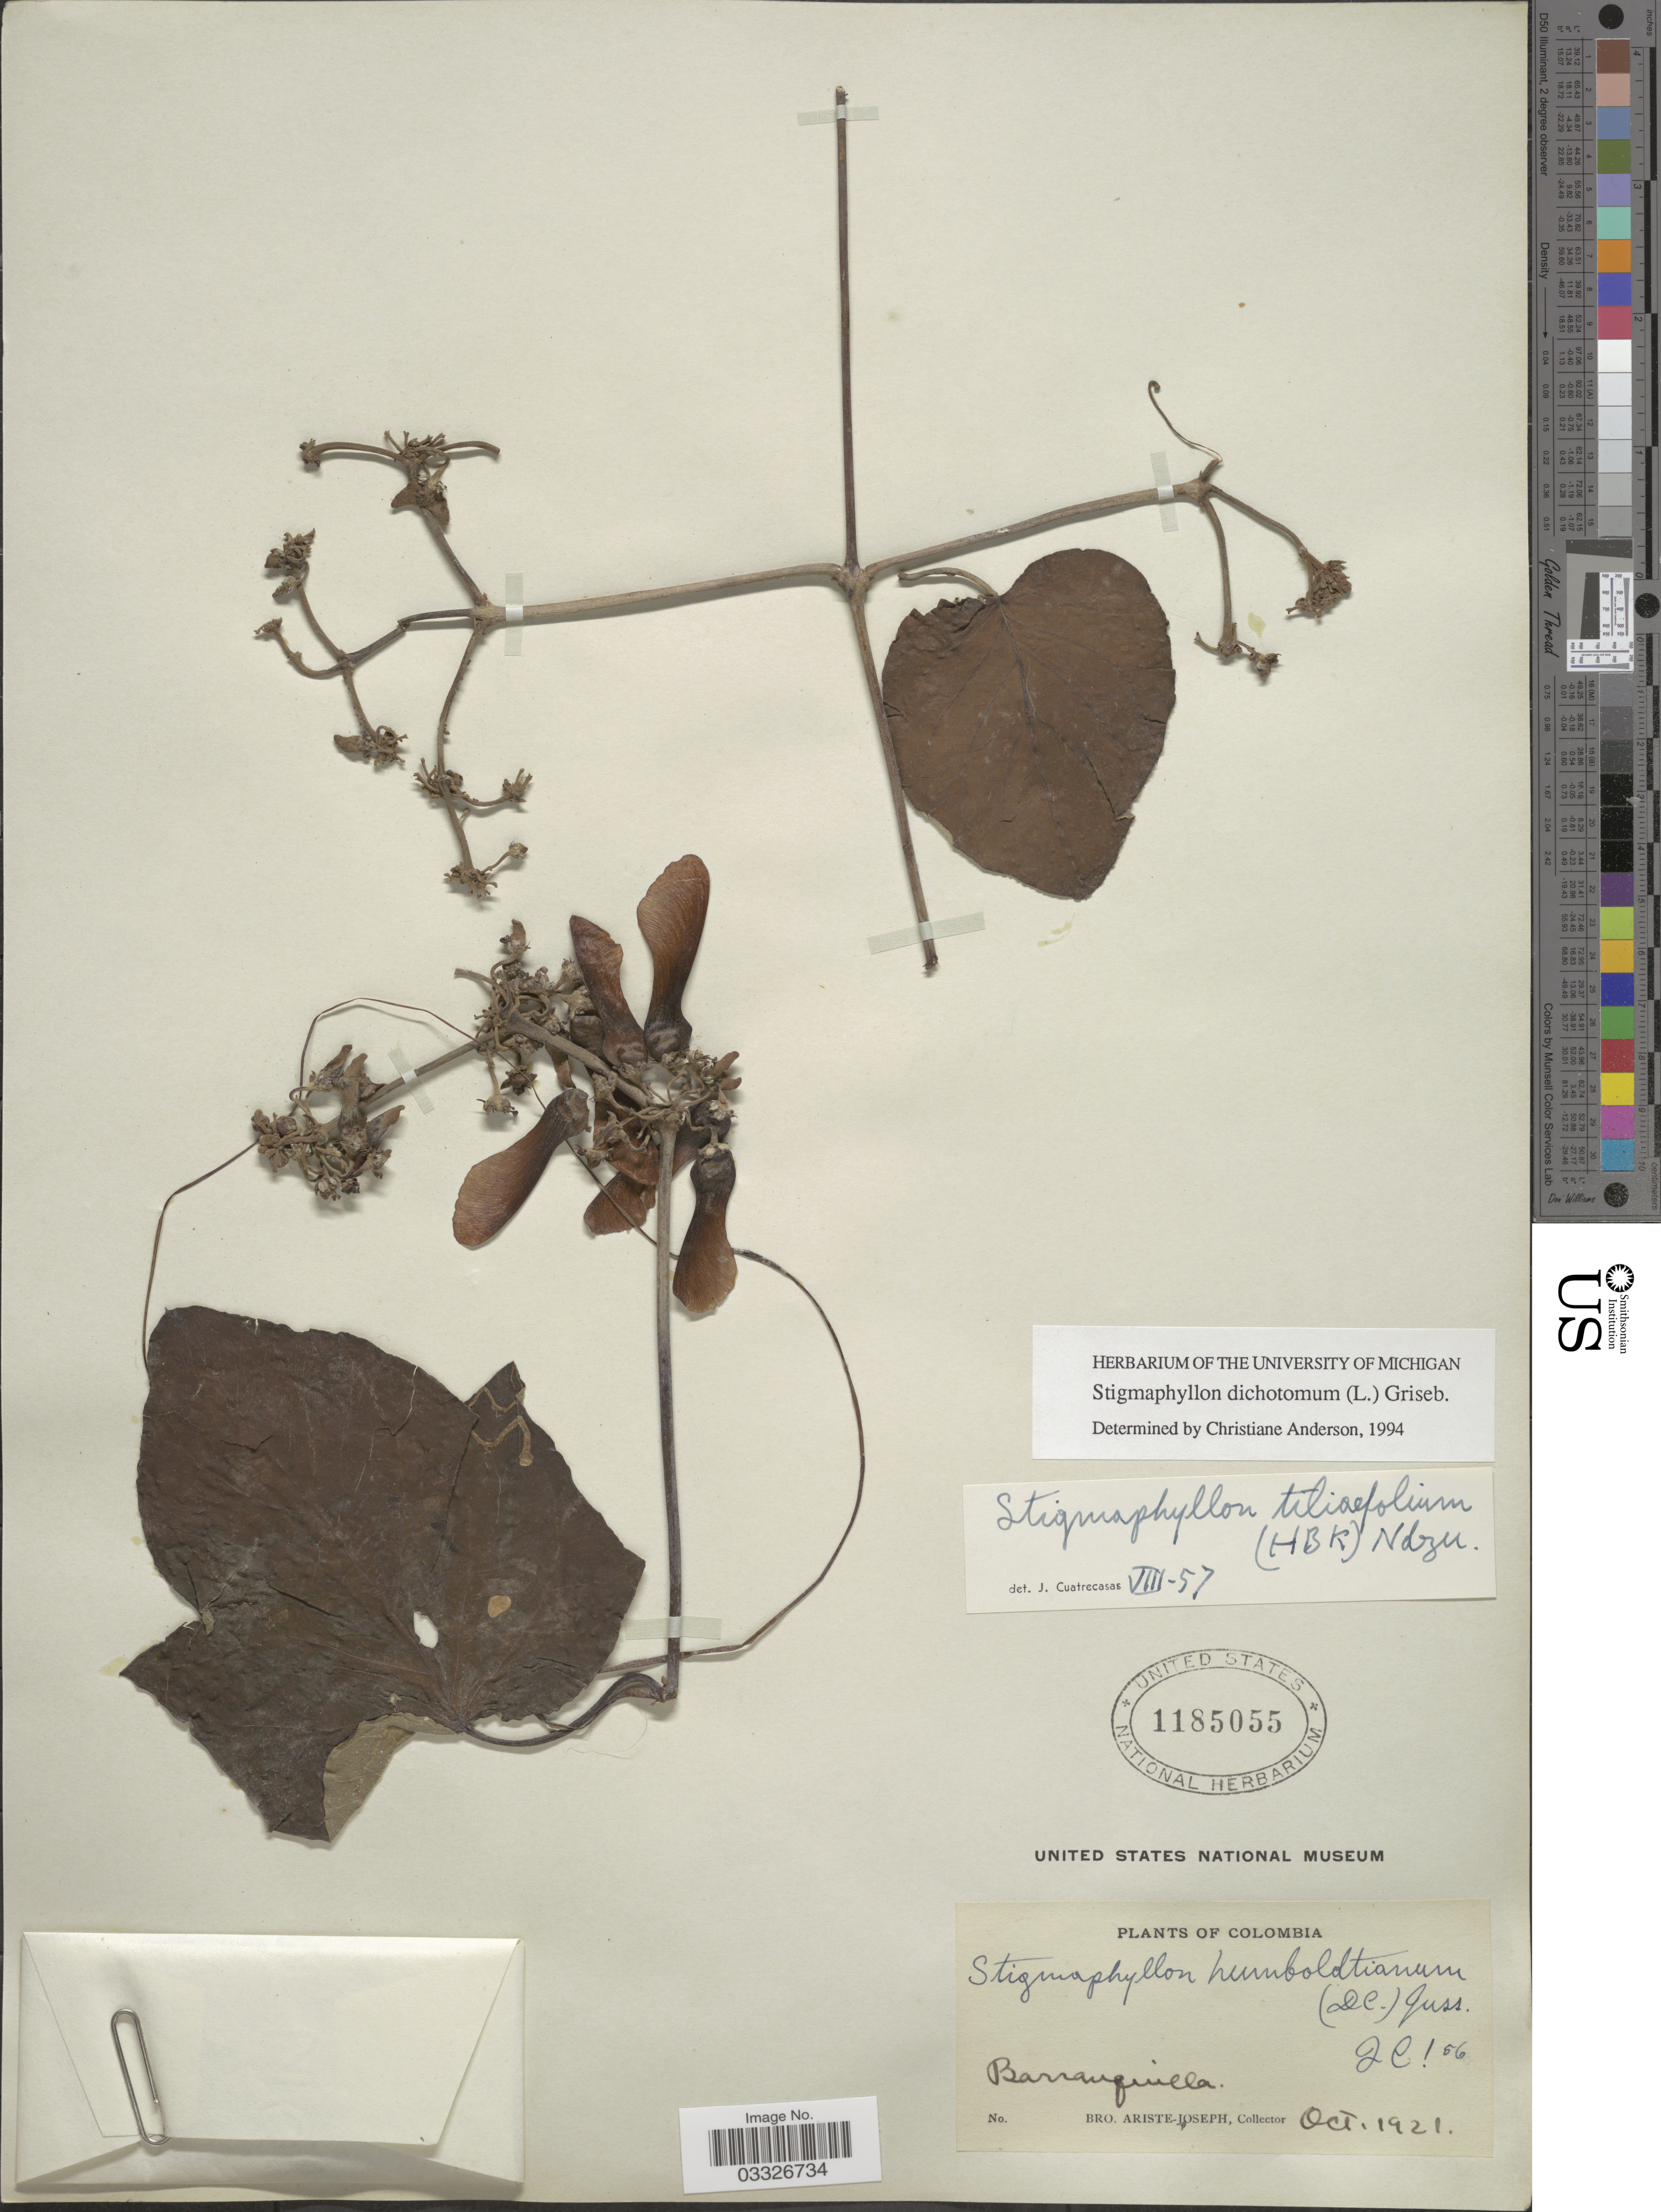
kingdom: Plantae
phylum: Tracheophyta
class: Magnoliopsida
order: Malpighiales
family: Malpighiaceae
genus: Stigmaphyllon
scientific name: Stigmaphyllon dichotomum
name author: Griseb.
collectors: Bro. Ariste-Joseph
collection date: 1921-10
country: Colombia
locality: Barranquilla.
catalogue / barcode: US 1185055